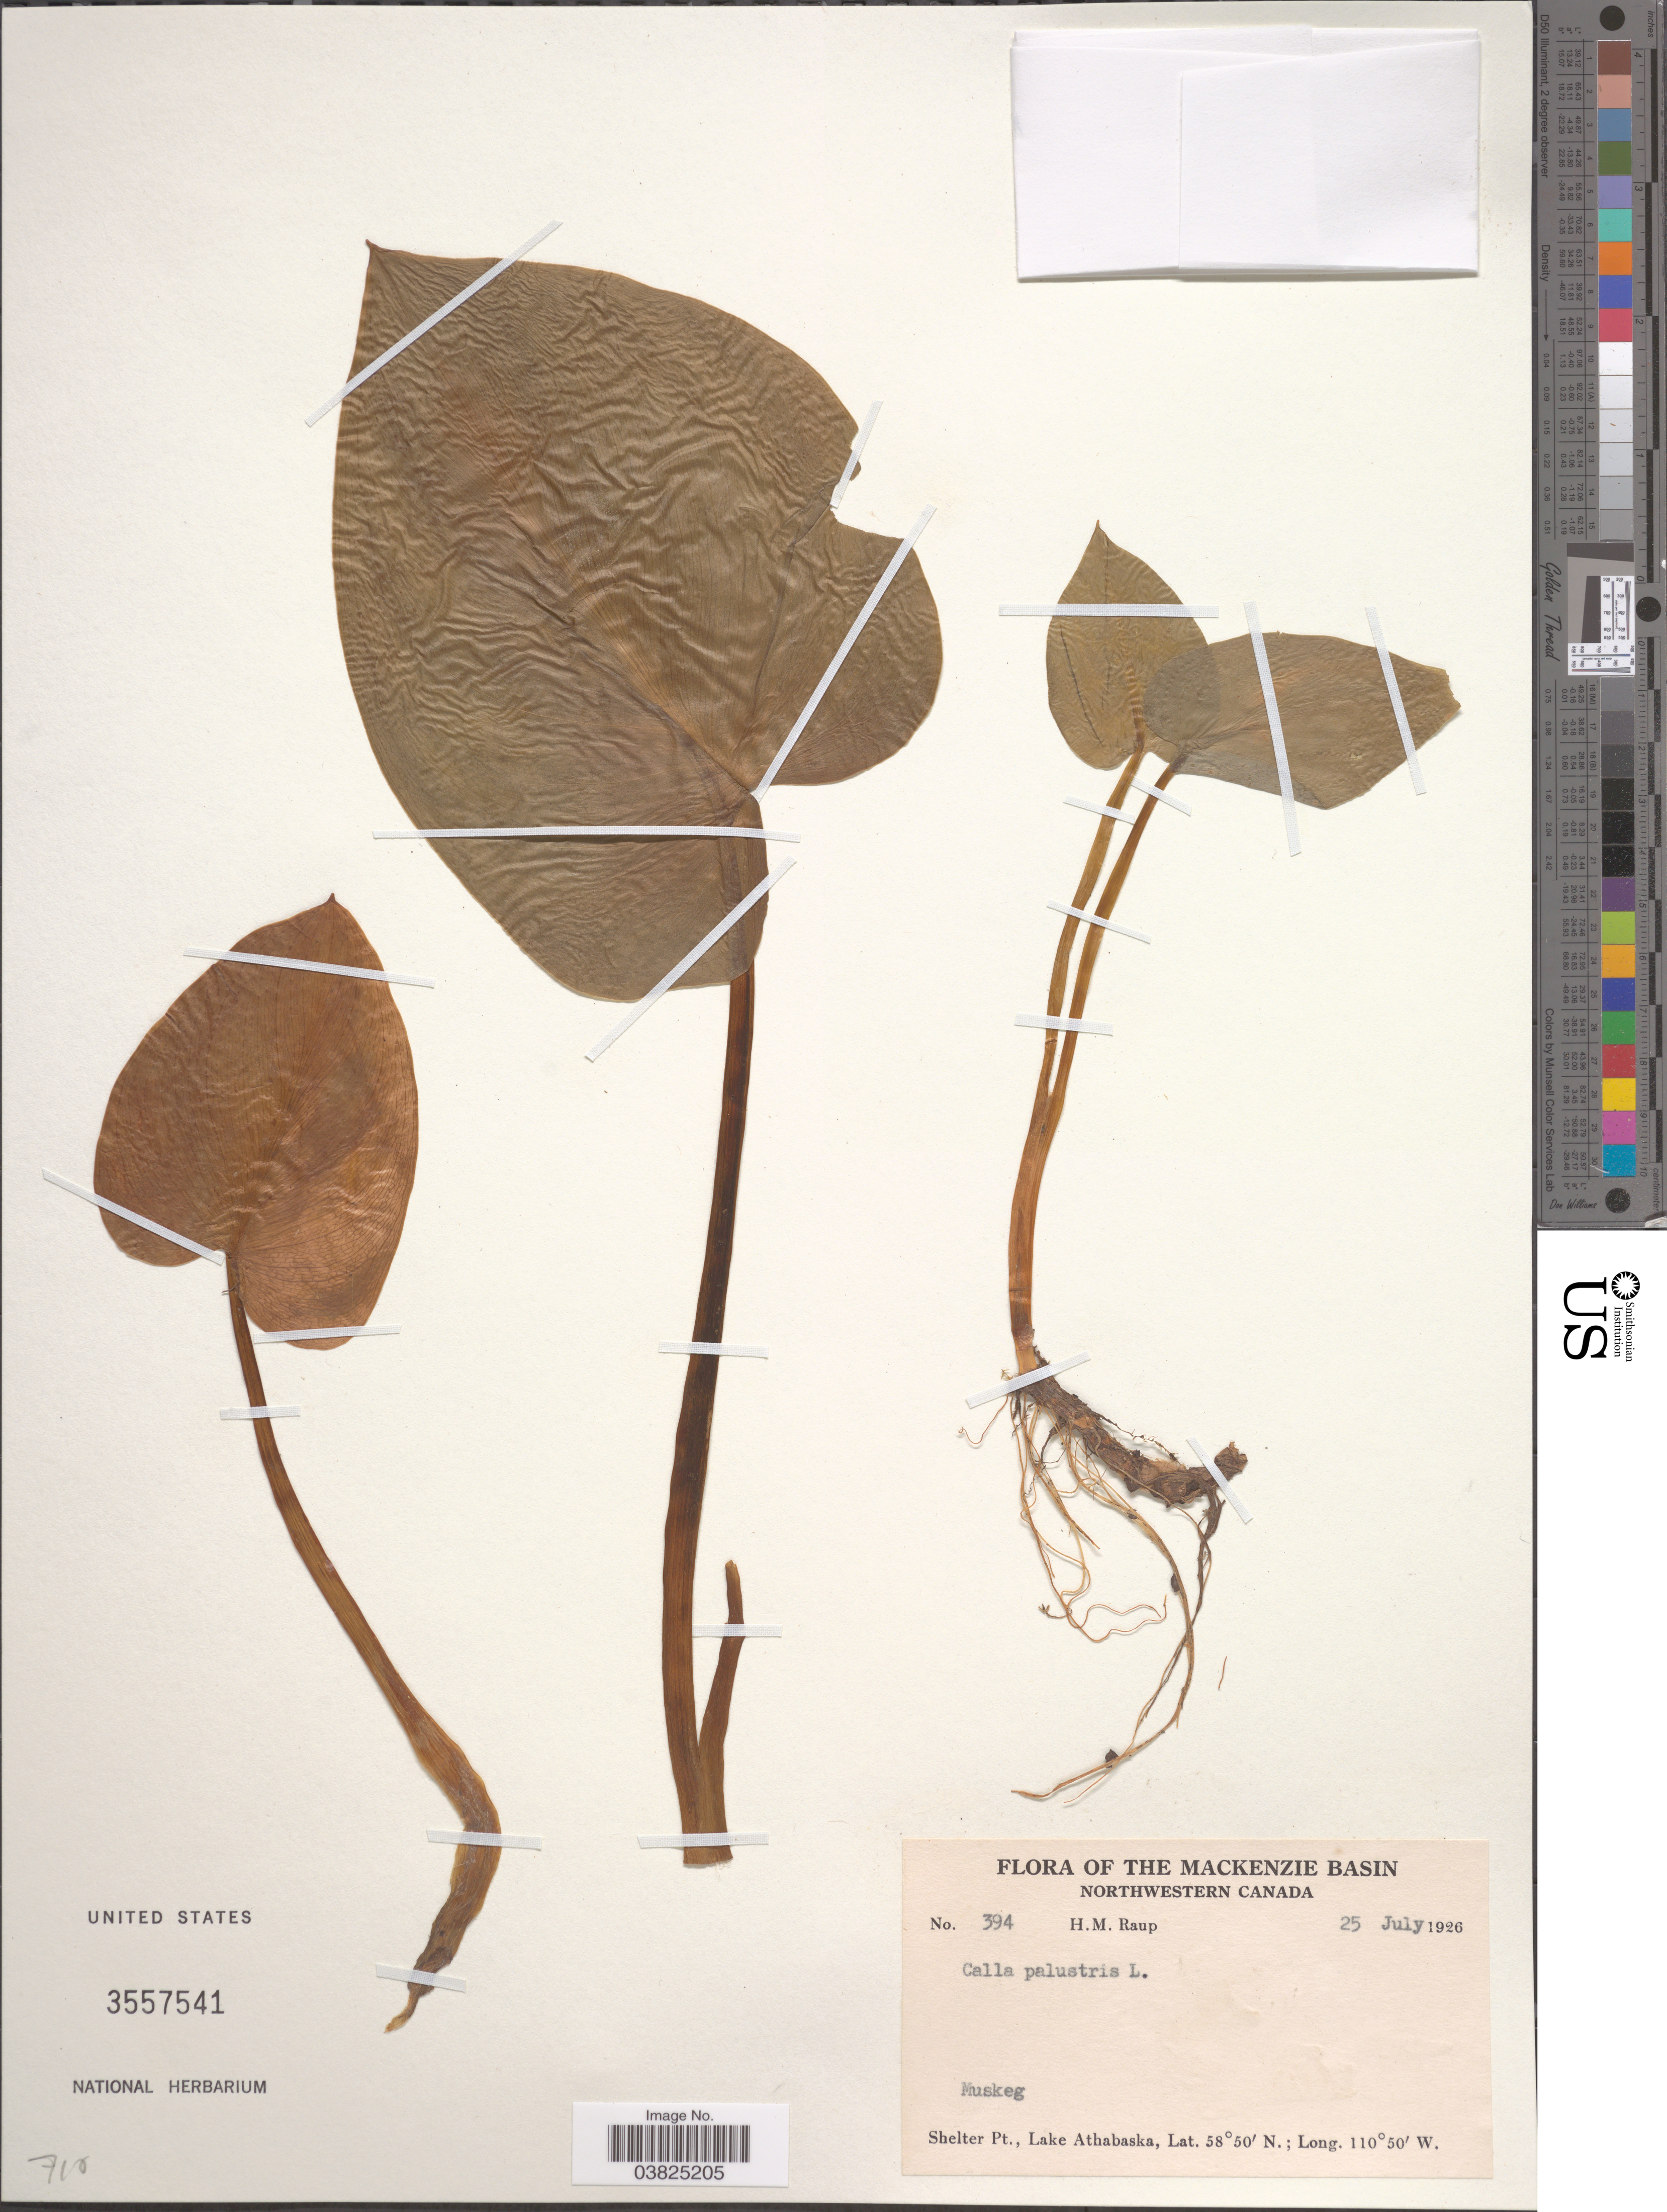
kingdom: Plantae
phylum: Tracheophyta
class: Liliopsida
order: Alismatales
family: Araceae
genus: Calla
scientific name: Calla palustris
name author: L.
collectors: H. Raup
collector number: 394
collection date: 1926-07-25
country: Canada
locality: The Mackenzie Basin. Northwestern Canada. Muskeg. Shelter Pt., Lake Athabaska.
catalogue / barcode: US 3557541